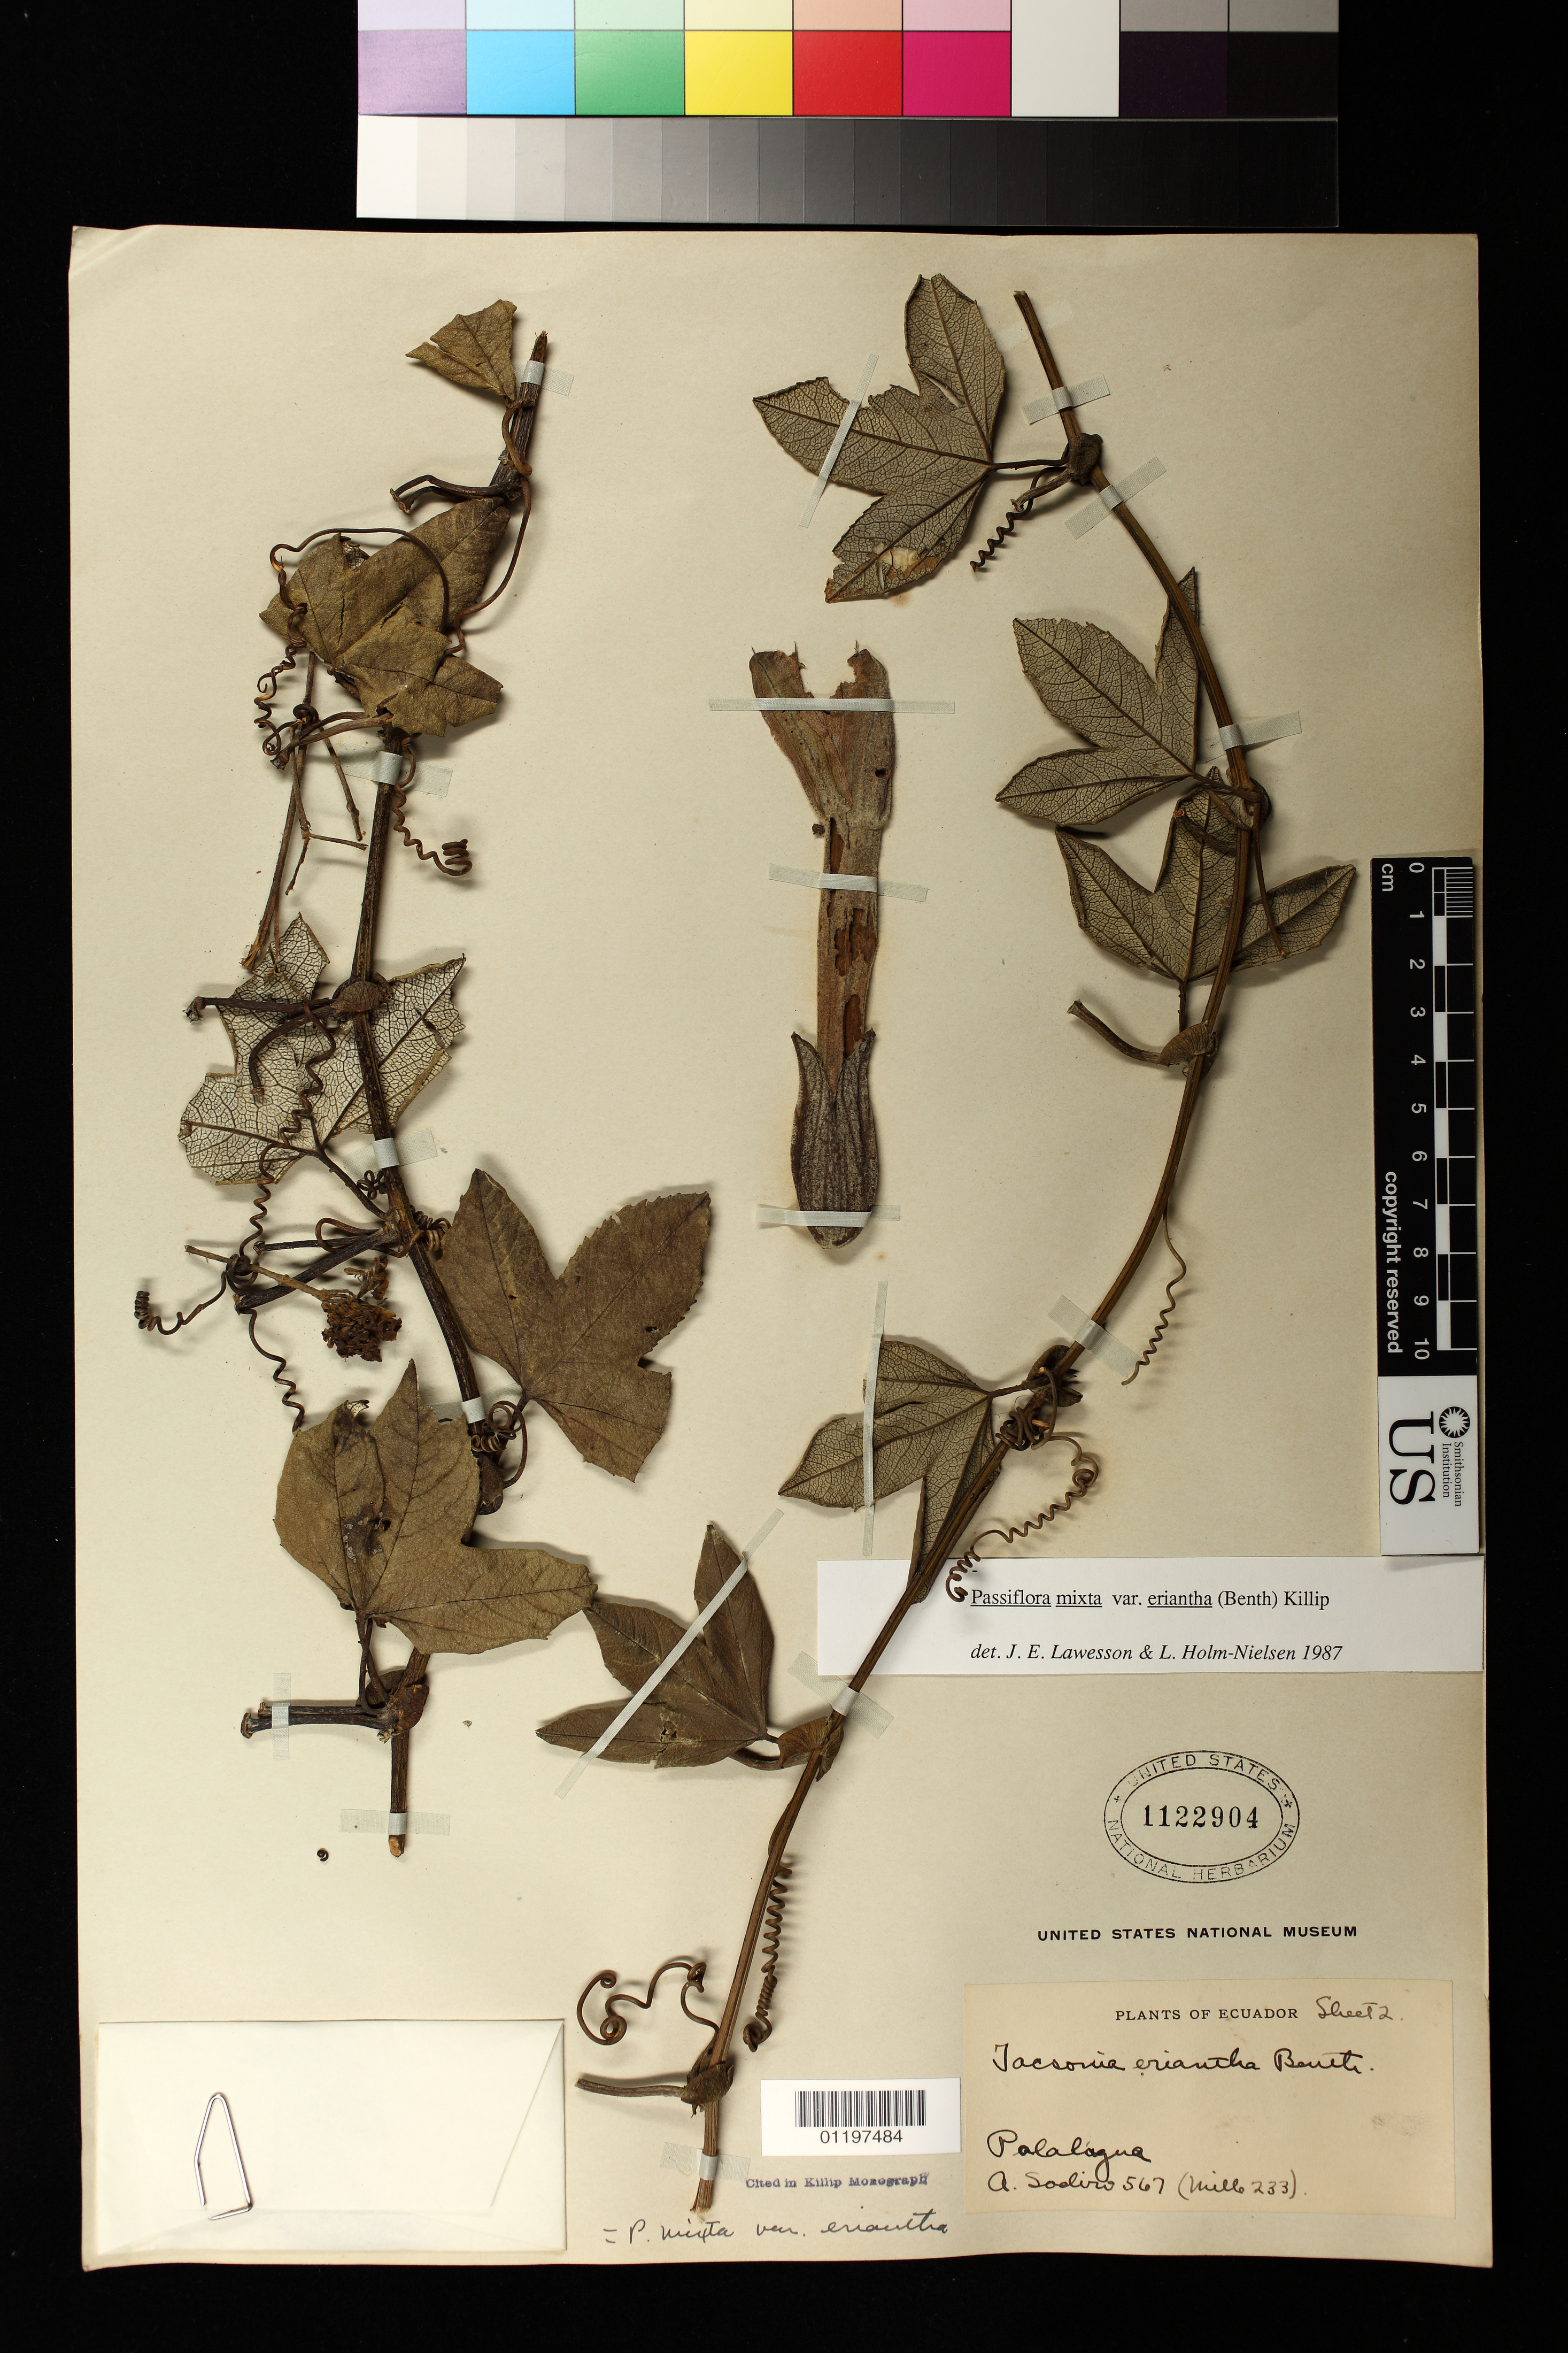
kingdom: Plantae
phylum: Tracheophyta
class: Magnoliopsida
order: Malpighiales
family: Passifloraceae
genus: Passiflora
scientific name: Passiflora eriantha var. mixta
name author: (Benth.) Killip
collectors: A. Sodiro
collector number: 567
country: Ecuador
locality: Palalagua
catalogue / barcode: US 1122904